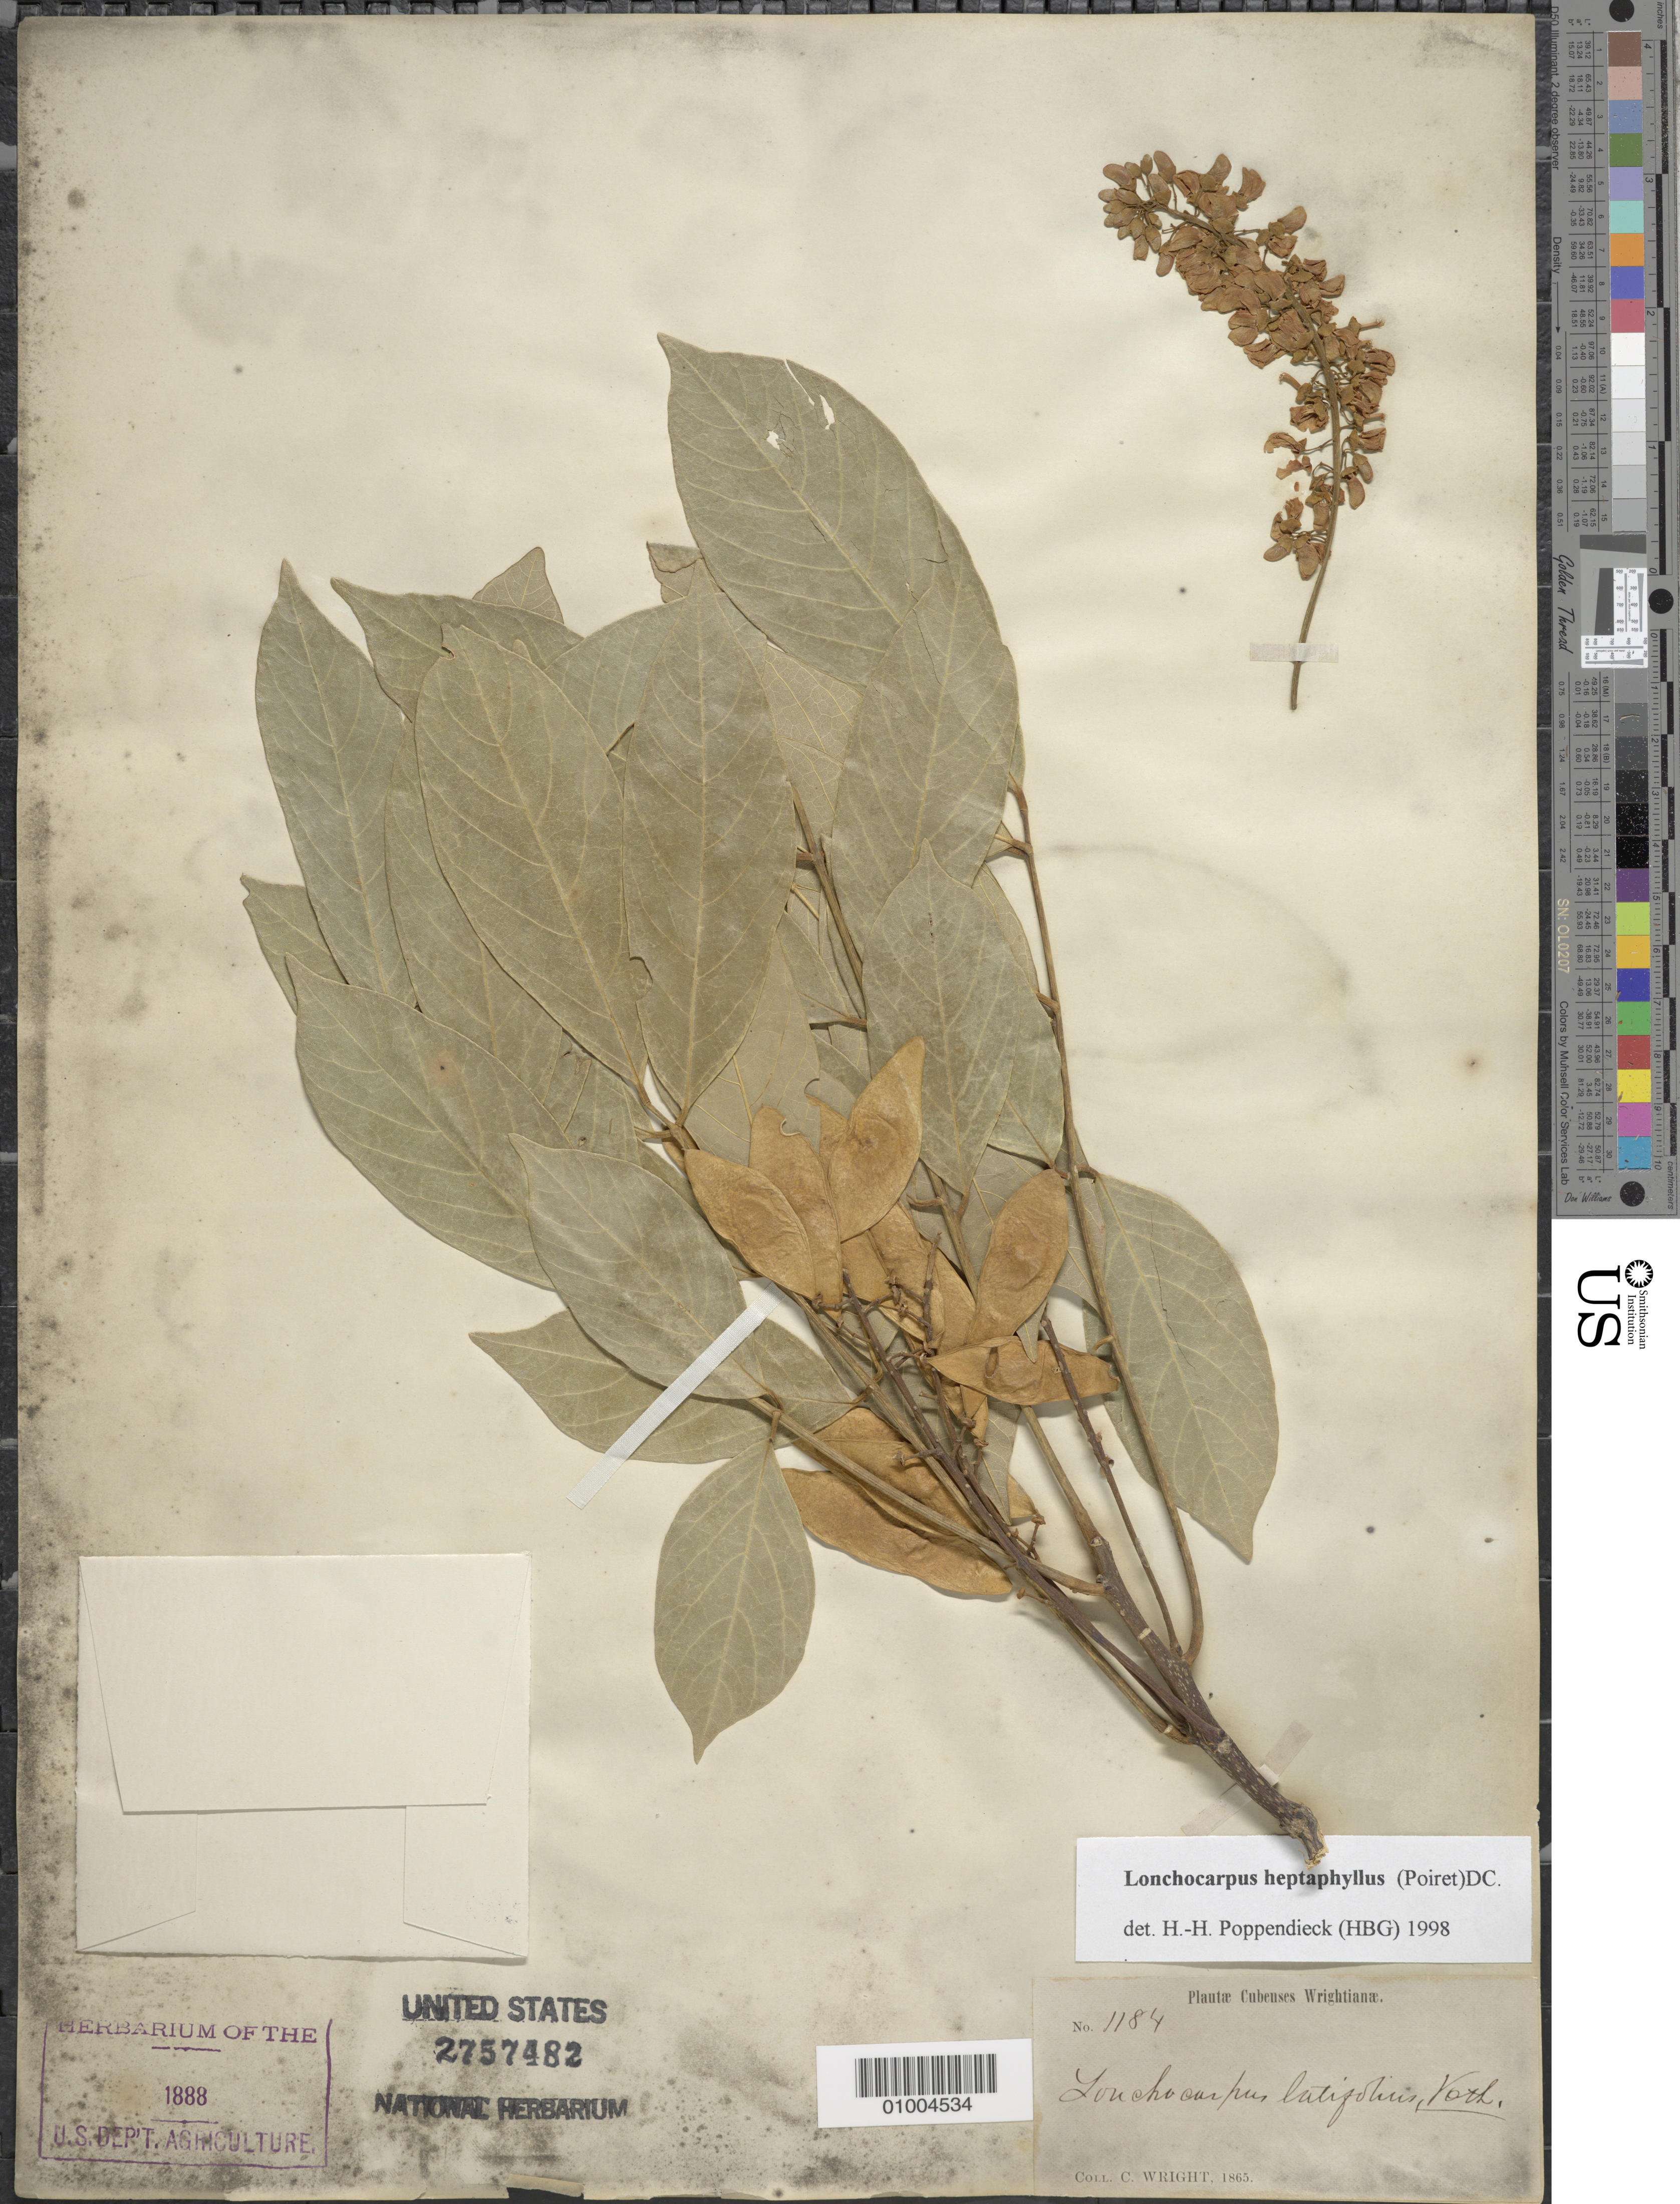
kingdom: Plantae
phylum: Tracheophyta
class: Magnoliopsida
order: Fabales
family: Fabaceae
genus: Lonchocarpus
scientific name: Lonchocarpus heptaphyllus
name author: (Poir.) DC.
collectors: C. Wright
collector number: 1184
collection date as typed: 1865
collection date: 1865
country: Cuba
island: Cuba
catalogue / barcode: US 2757482